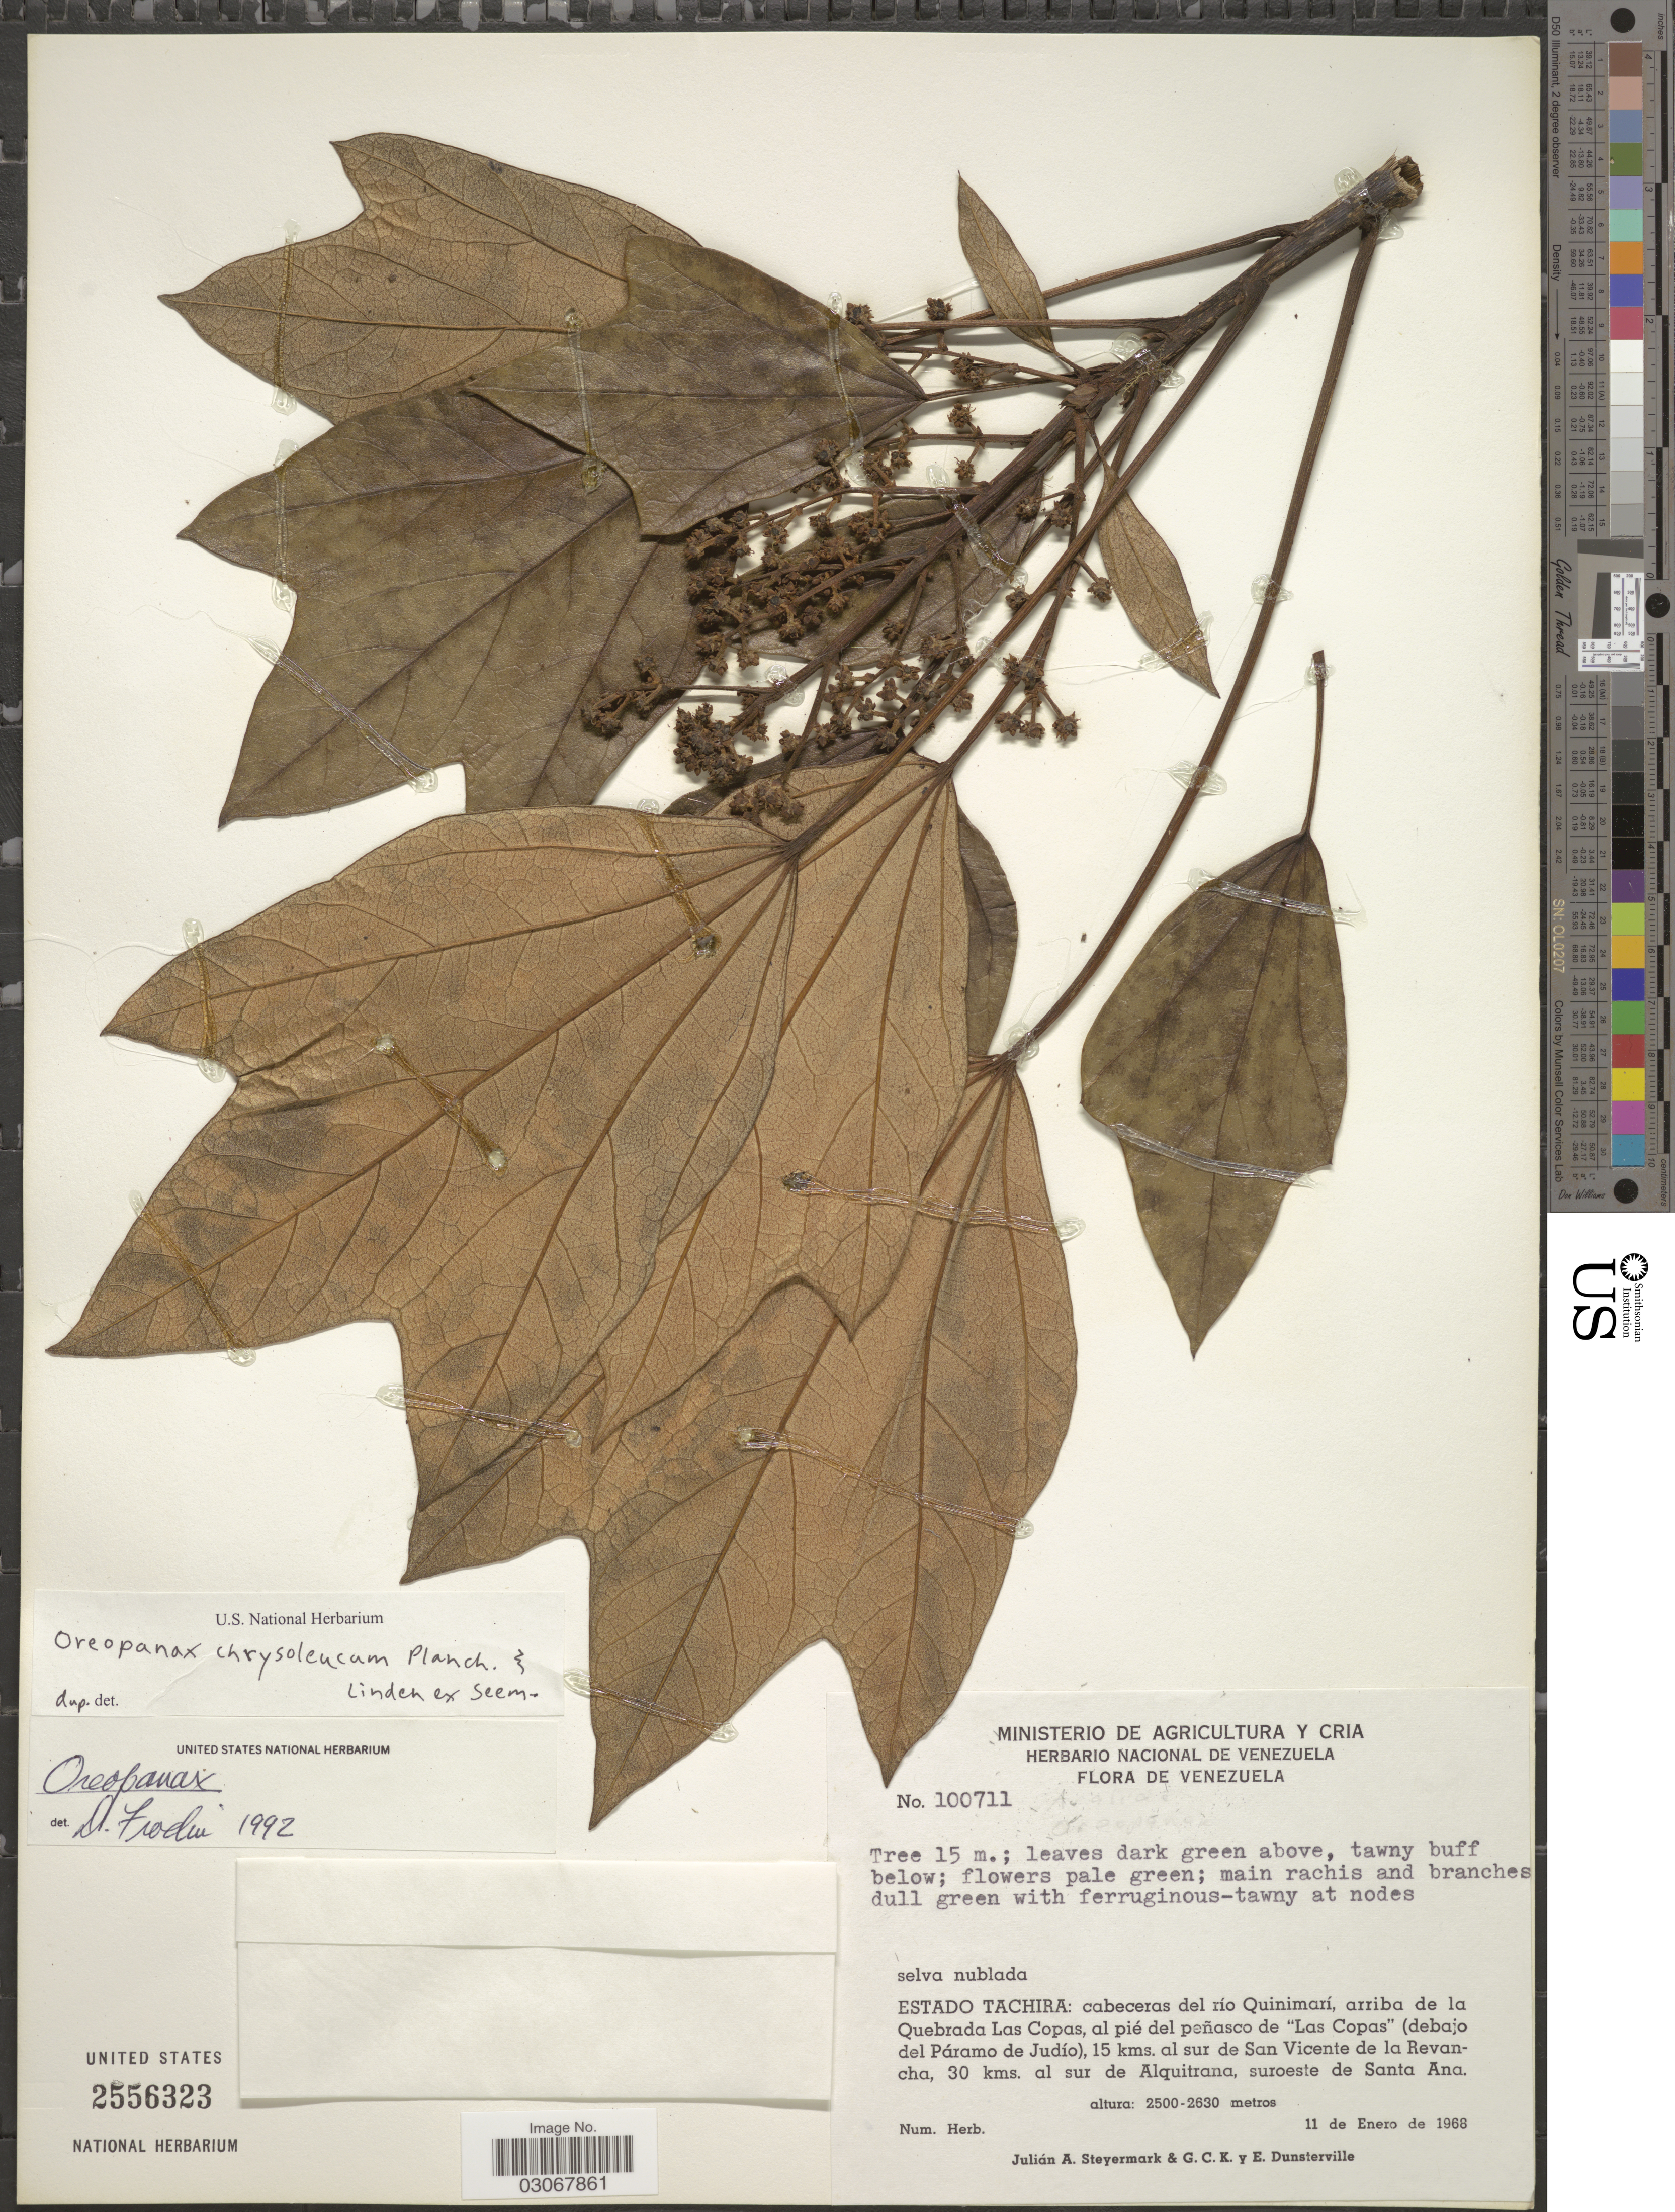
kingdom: Plantae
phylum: Tracheophyta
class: Magnoliopsida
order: Apiales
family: Araliaceae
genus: Oreopanax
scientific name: Oreopanax chrysoleucus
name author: Planch. & Linden ex Seem.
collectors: J. Steyermark, G. C. K. Dunsterville & E. Dunsterville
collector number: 100711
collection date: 1968-01-11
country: Venezuela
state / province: Tachira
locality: Cabeceras del río Quinimarí, arriba de la Quebrada Las Copas, al pié del peñasco de "Las Copas" (debajo del Páramo de Judío), 15 kms. al sur de San Vicente de la Revancha, 30 kms. al sur de Alquitrana, suroeste de Santa Ana.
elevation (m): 2500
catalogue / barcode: US 2556323